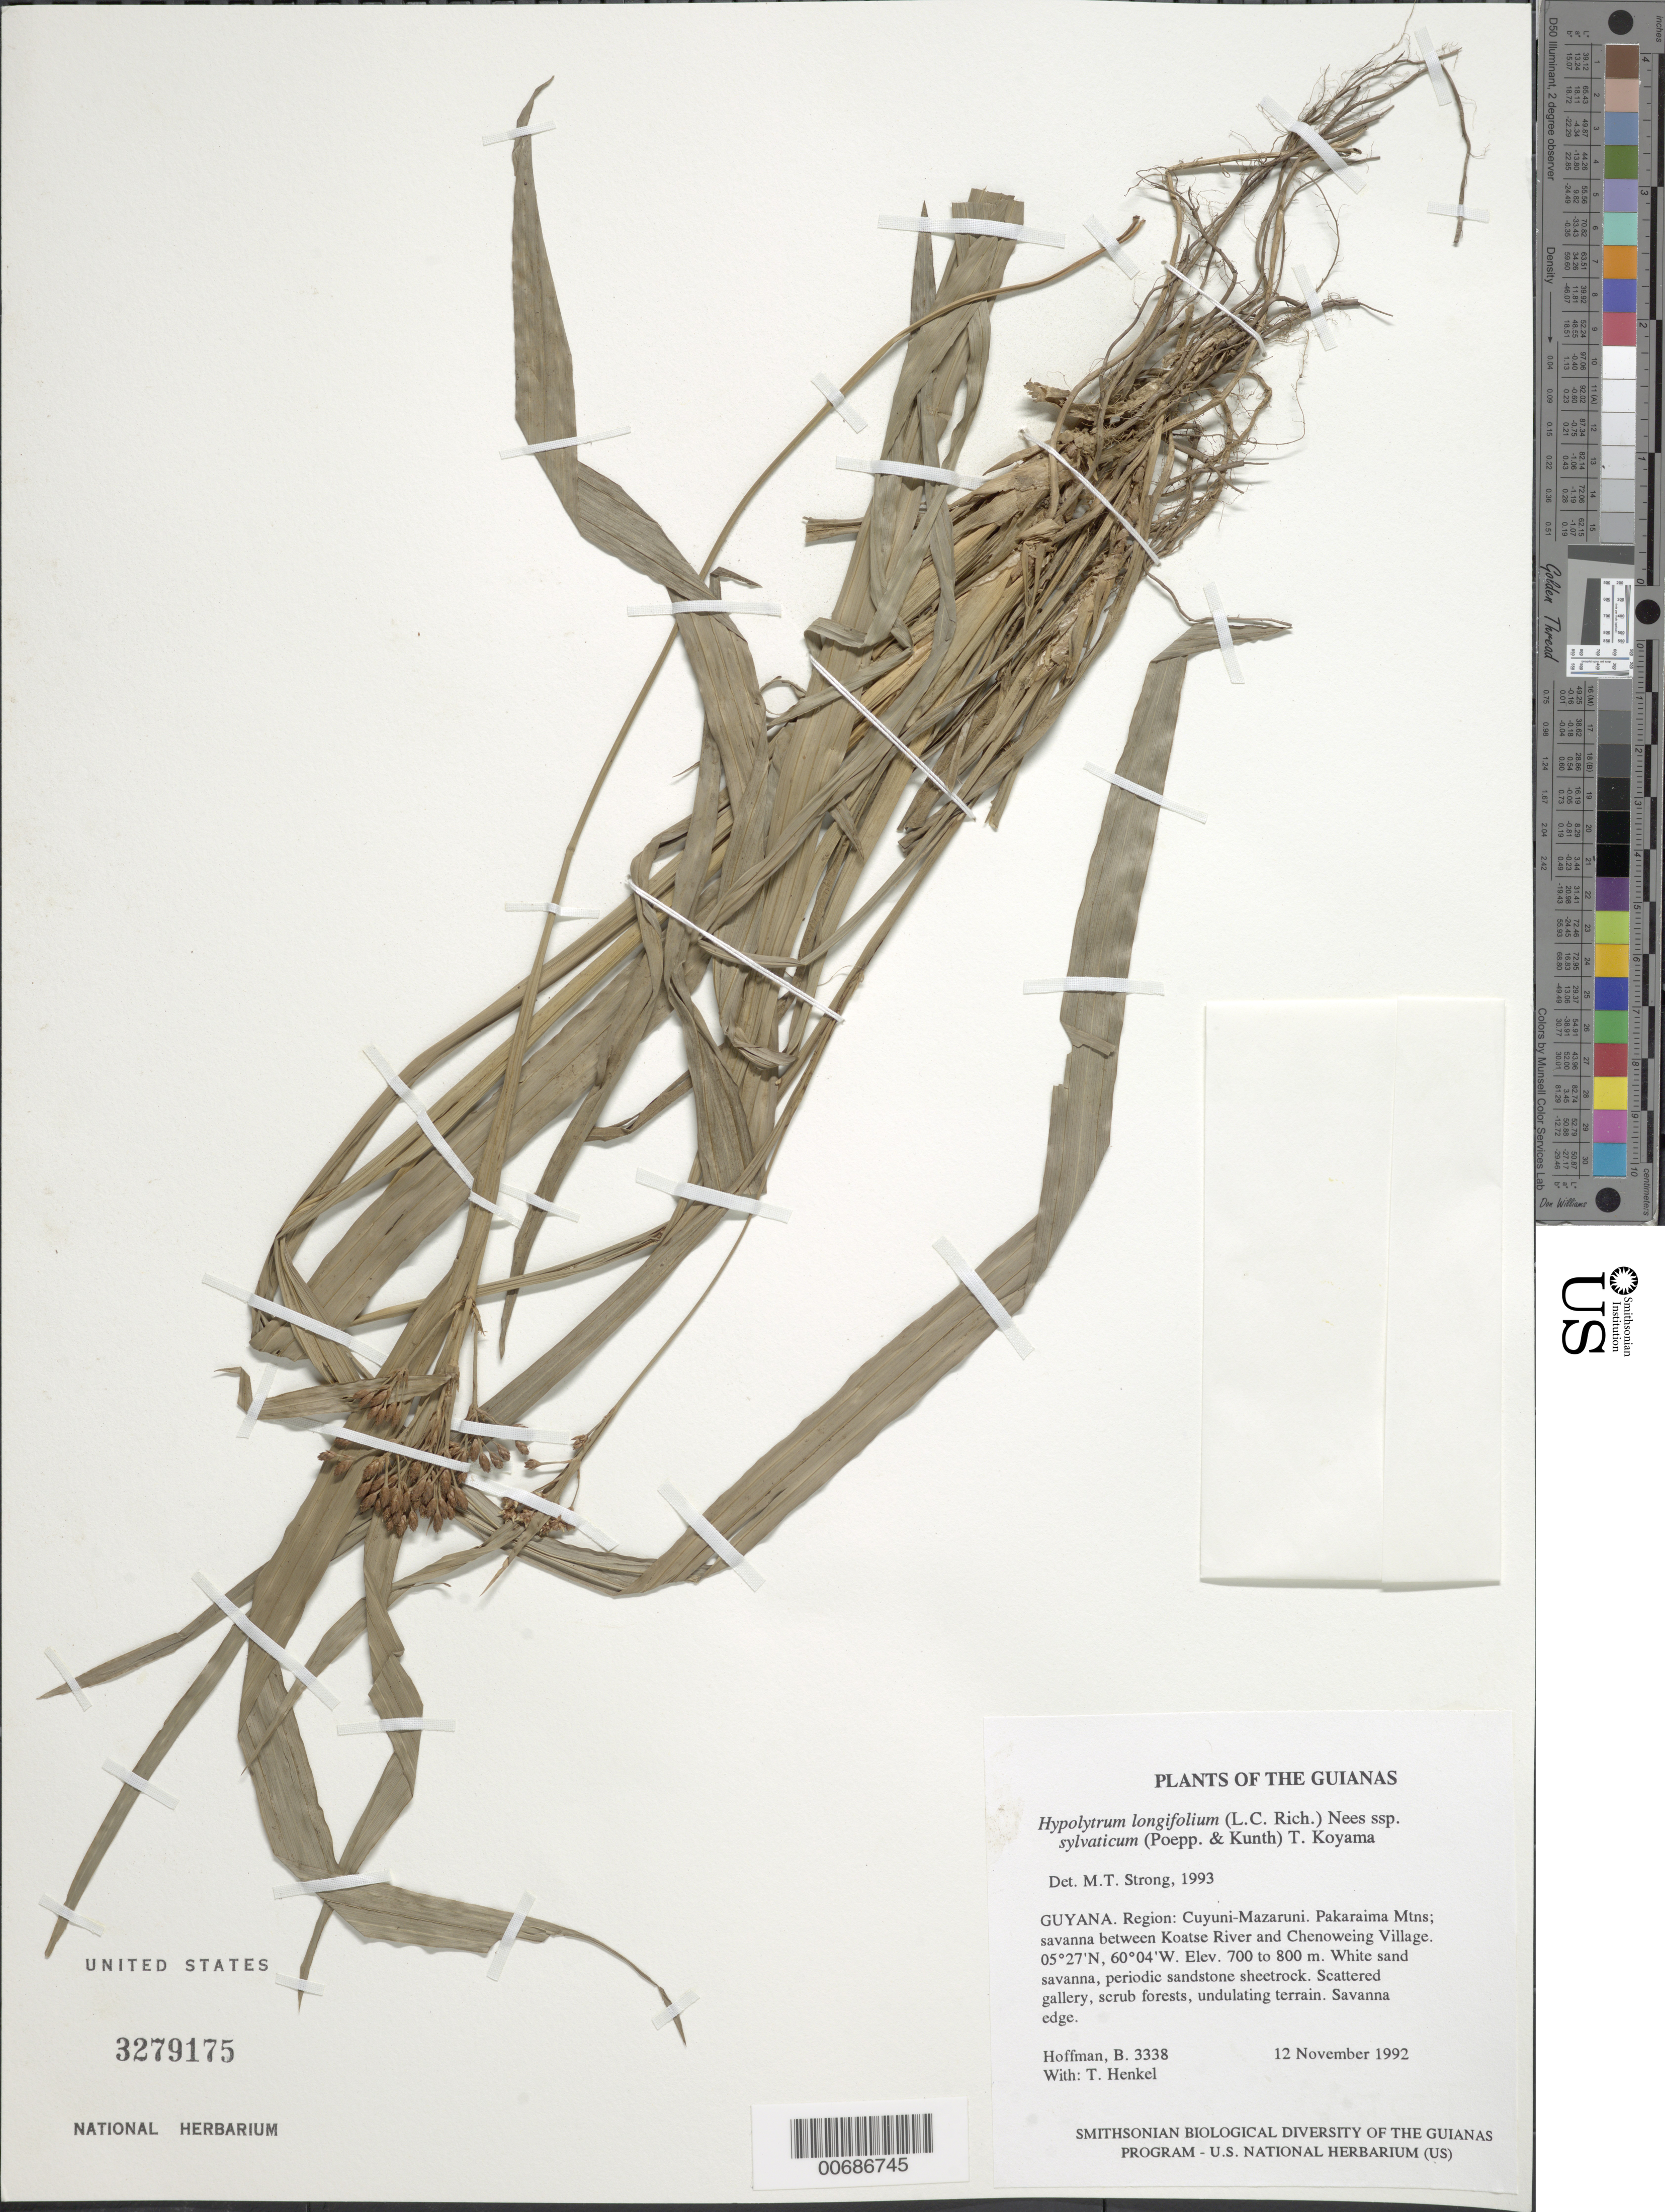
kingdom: Plantae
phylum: Tracheophyta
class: Liliopsida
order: Poales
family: Cyperaceae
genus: Hypolytrum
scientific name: Hypolytrum longifolium subsp. sylvaticum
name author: (Poepp. ex Kunth) T. Koyama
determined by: Strong, M. T., (US), Smithsonian Institution - National Museum of Natural History (UNITED STATES)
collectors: B. Hoffman & T. Henkel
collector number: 3338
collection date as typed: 12 November 1992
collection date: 1992-11-12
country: Guyana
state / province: Cuyuni-Mazaruni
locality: Pakaraima Mountains; between Koatse River and Chenoweing village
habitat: White sand savanna, periodic sandstone sheetrock. Scattered gallery, scrub forests, undulating terrain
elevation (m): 700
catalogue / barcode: US 3279175